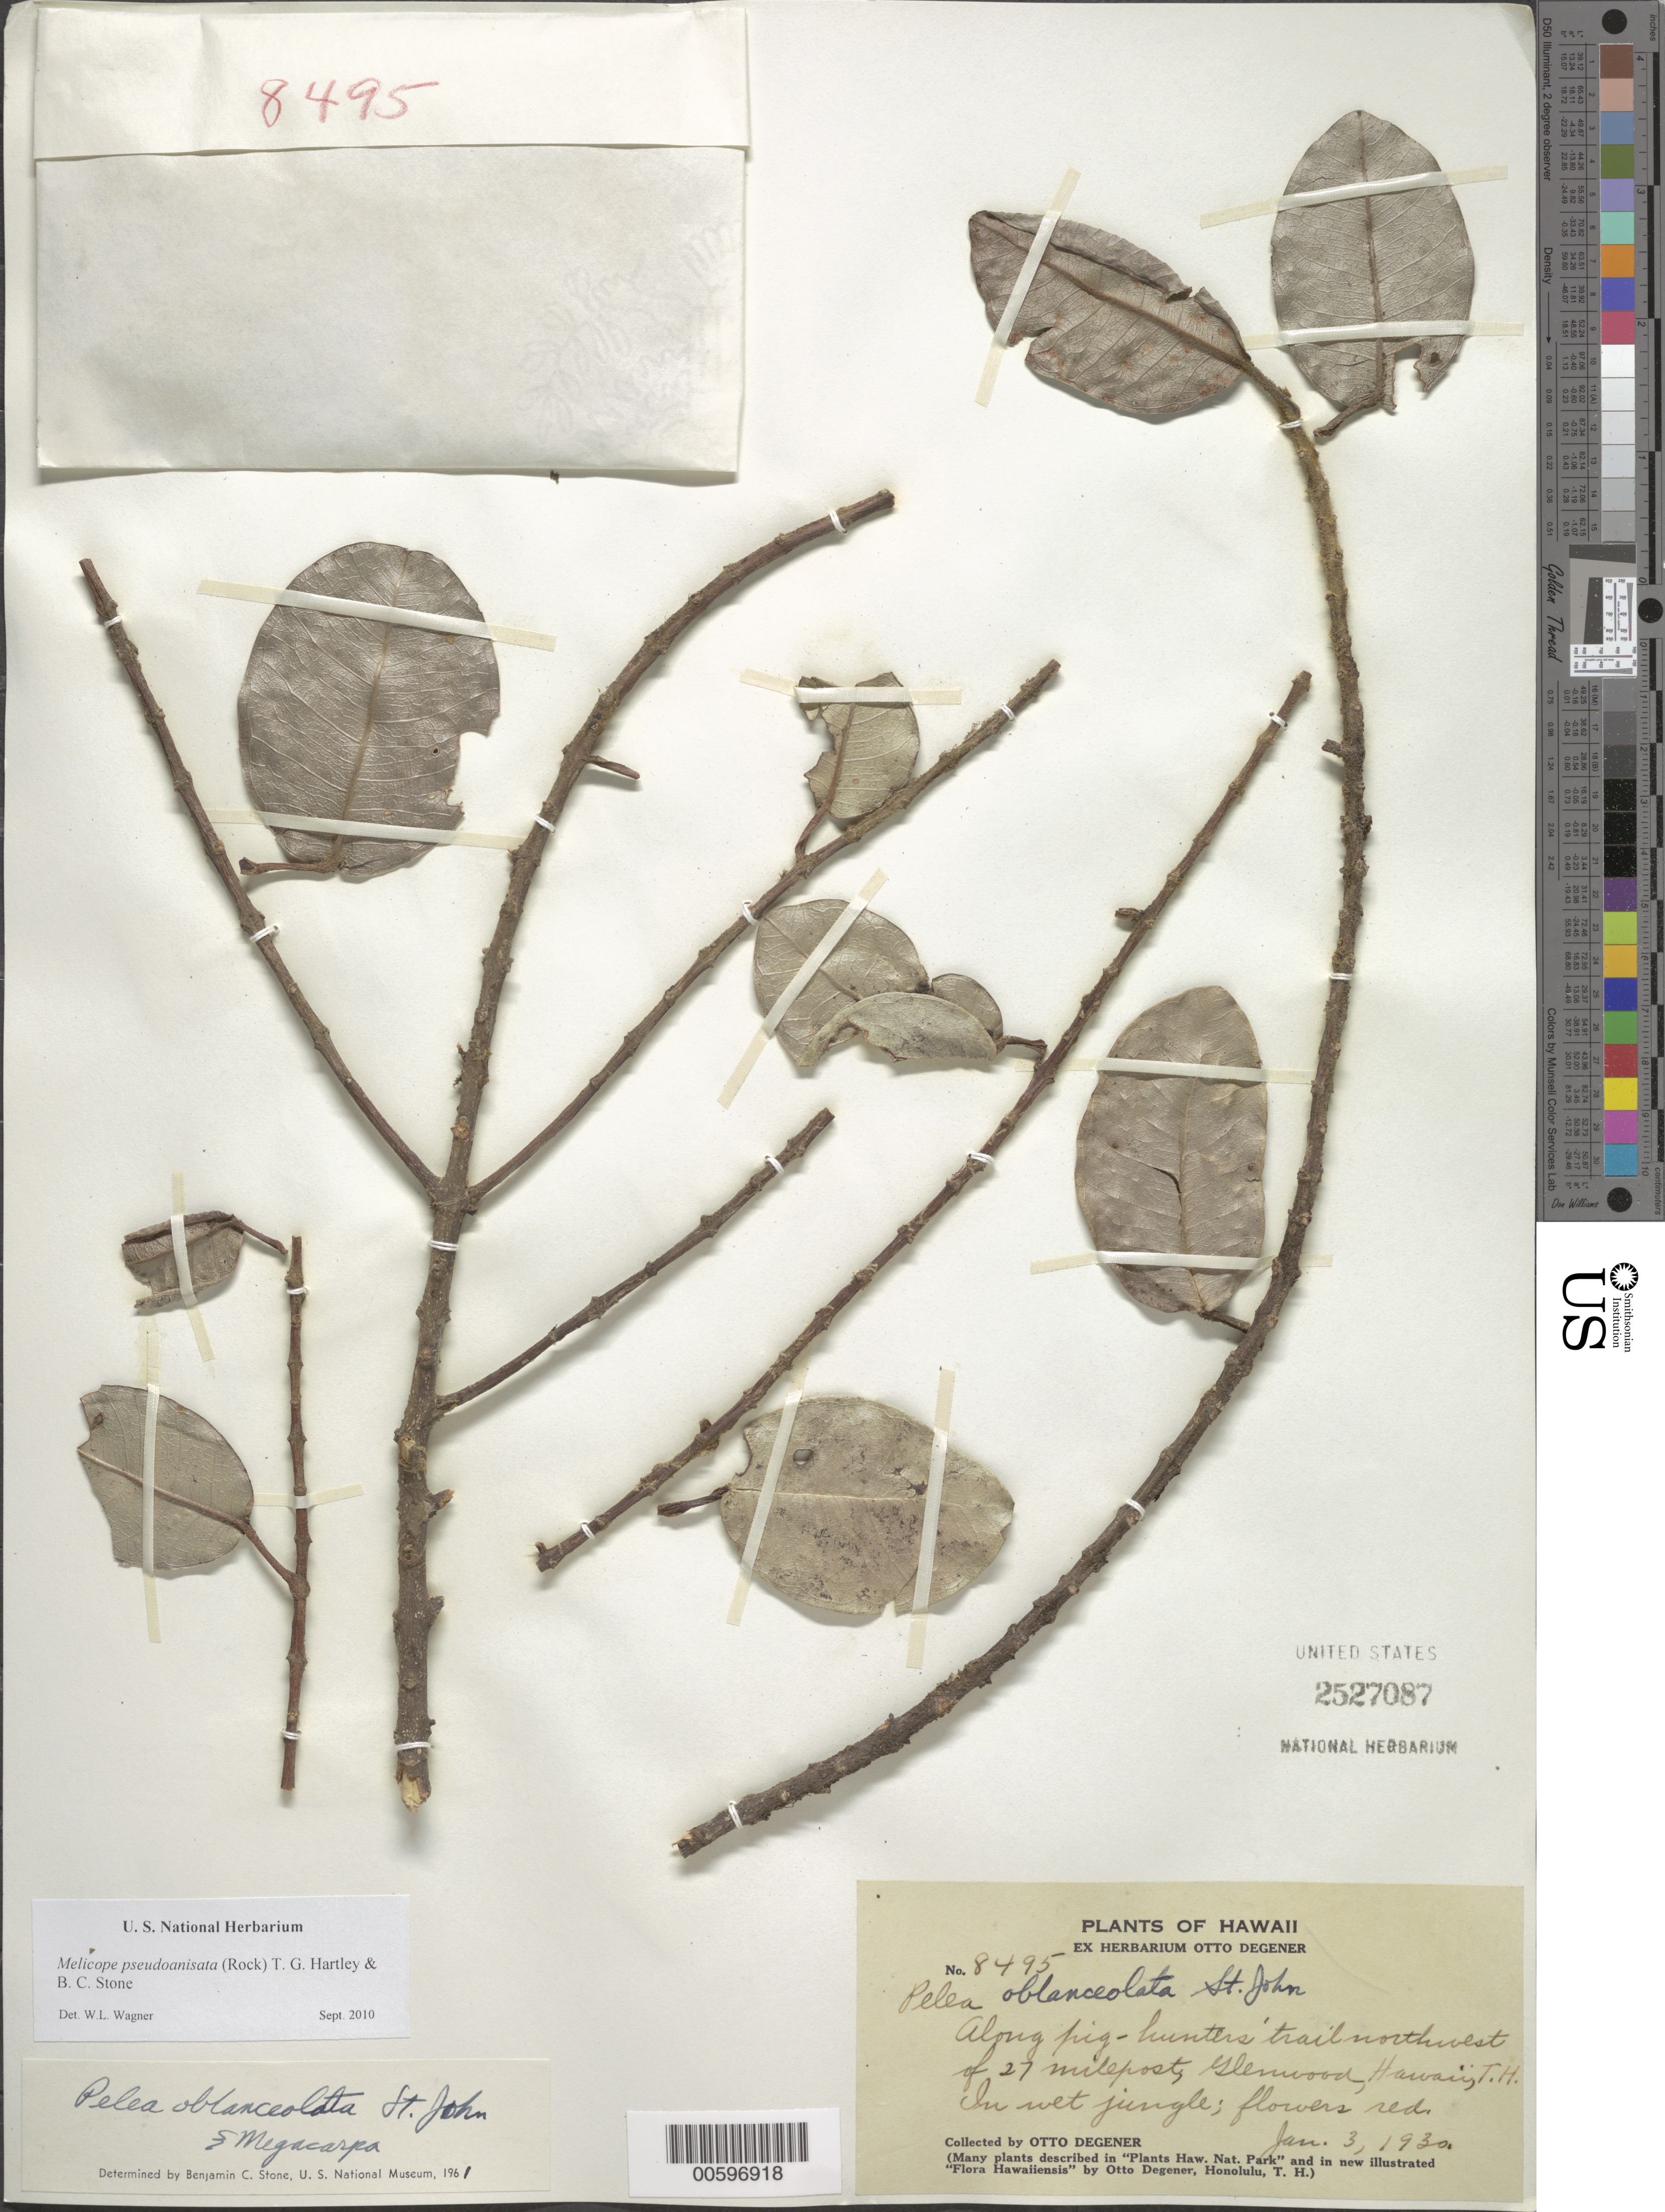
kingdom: Plantae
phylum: Tracheophyta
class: Magnoliopsida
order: Sapindales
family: Rutaceae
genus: Melicope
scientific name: Melicope pseudoanisata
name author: (Rock) T.G. Hartley & B.C. Stone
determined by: Wagner, W. L., (BOT), Smithsonian Institution - National Museum of Natural History (UNITED STATES)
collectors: O. Degener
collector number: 8495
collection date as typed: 3 Jan 1930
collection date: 1930-01-03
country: United States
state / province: Hawaii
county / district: Hawaii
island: Hawaii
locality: Along pig-hunters' trail NW of 27 mile posts, Glenwood.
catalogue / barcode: US 2527087